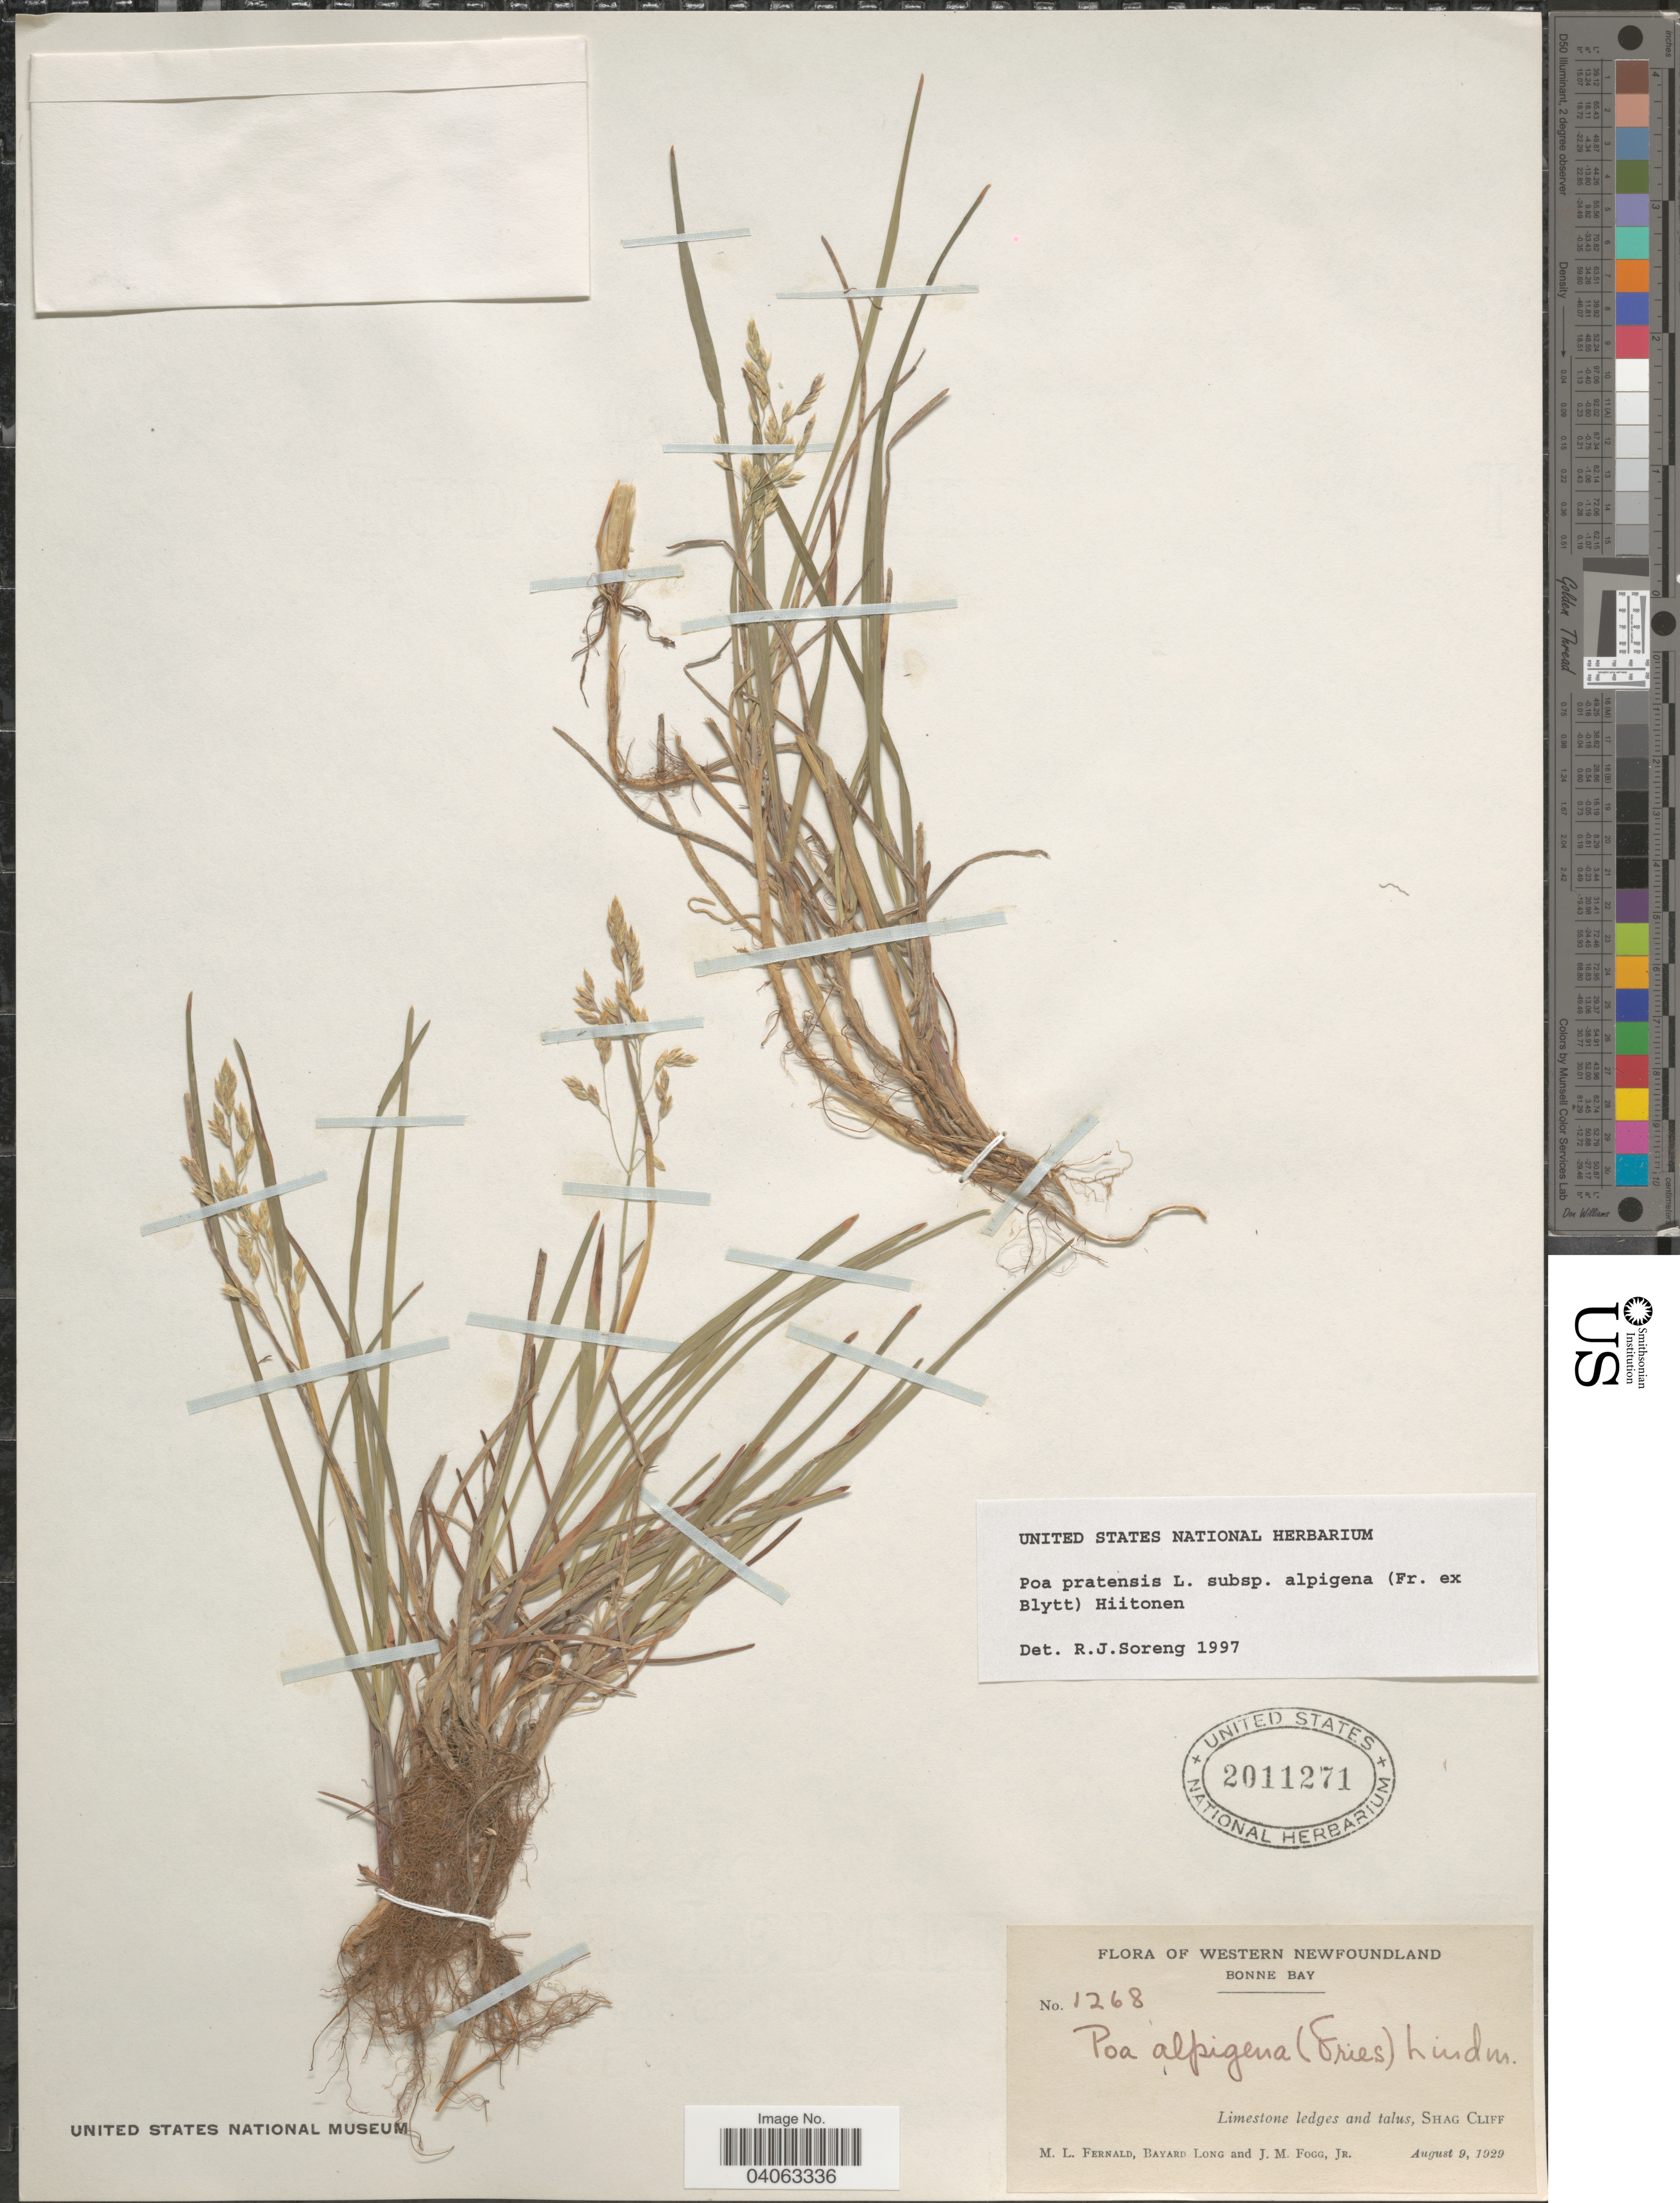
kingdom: Plantae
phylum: Tracheophyta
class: Liliopsida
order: Poales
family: Poaceae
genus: Poa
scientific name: Poa pratensis subsp. alpigena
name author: (Lindm.) Hiitonen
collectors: M. L. Fernald, B. Long & J. Fogg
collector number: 1268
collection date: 1929-08-09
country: Canada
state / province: Newfoundland and Labrador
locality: Western Newfoundland. Bonne Bay. Limestone ledges and talus, Shag Cliff.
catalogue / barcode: US 2011271